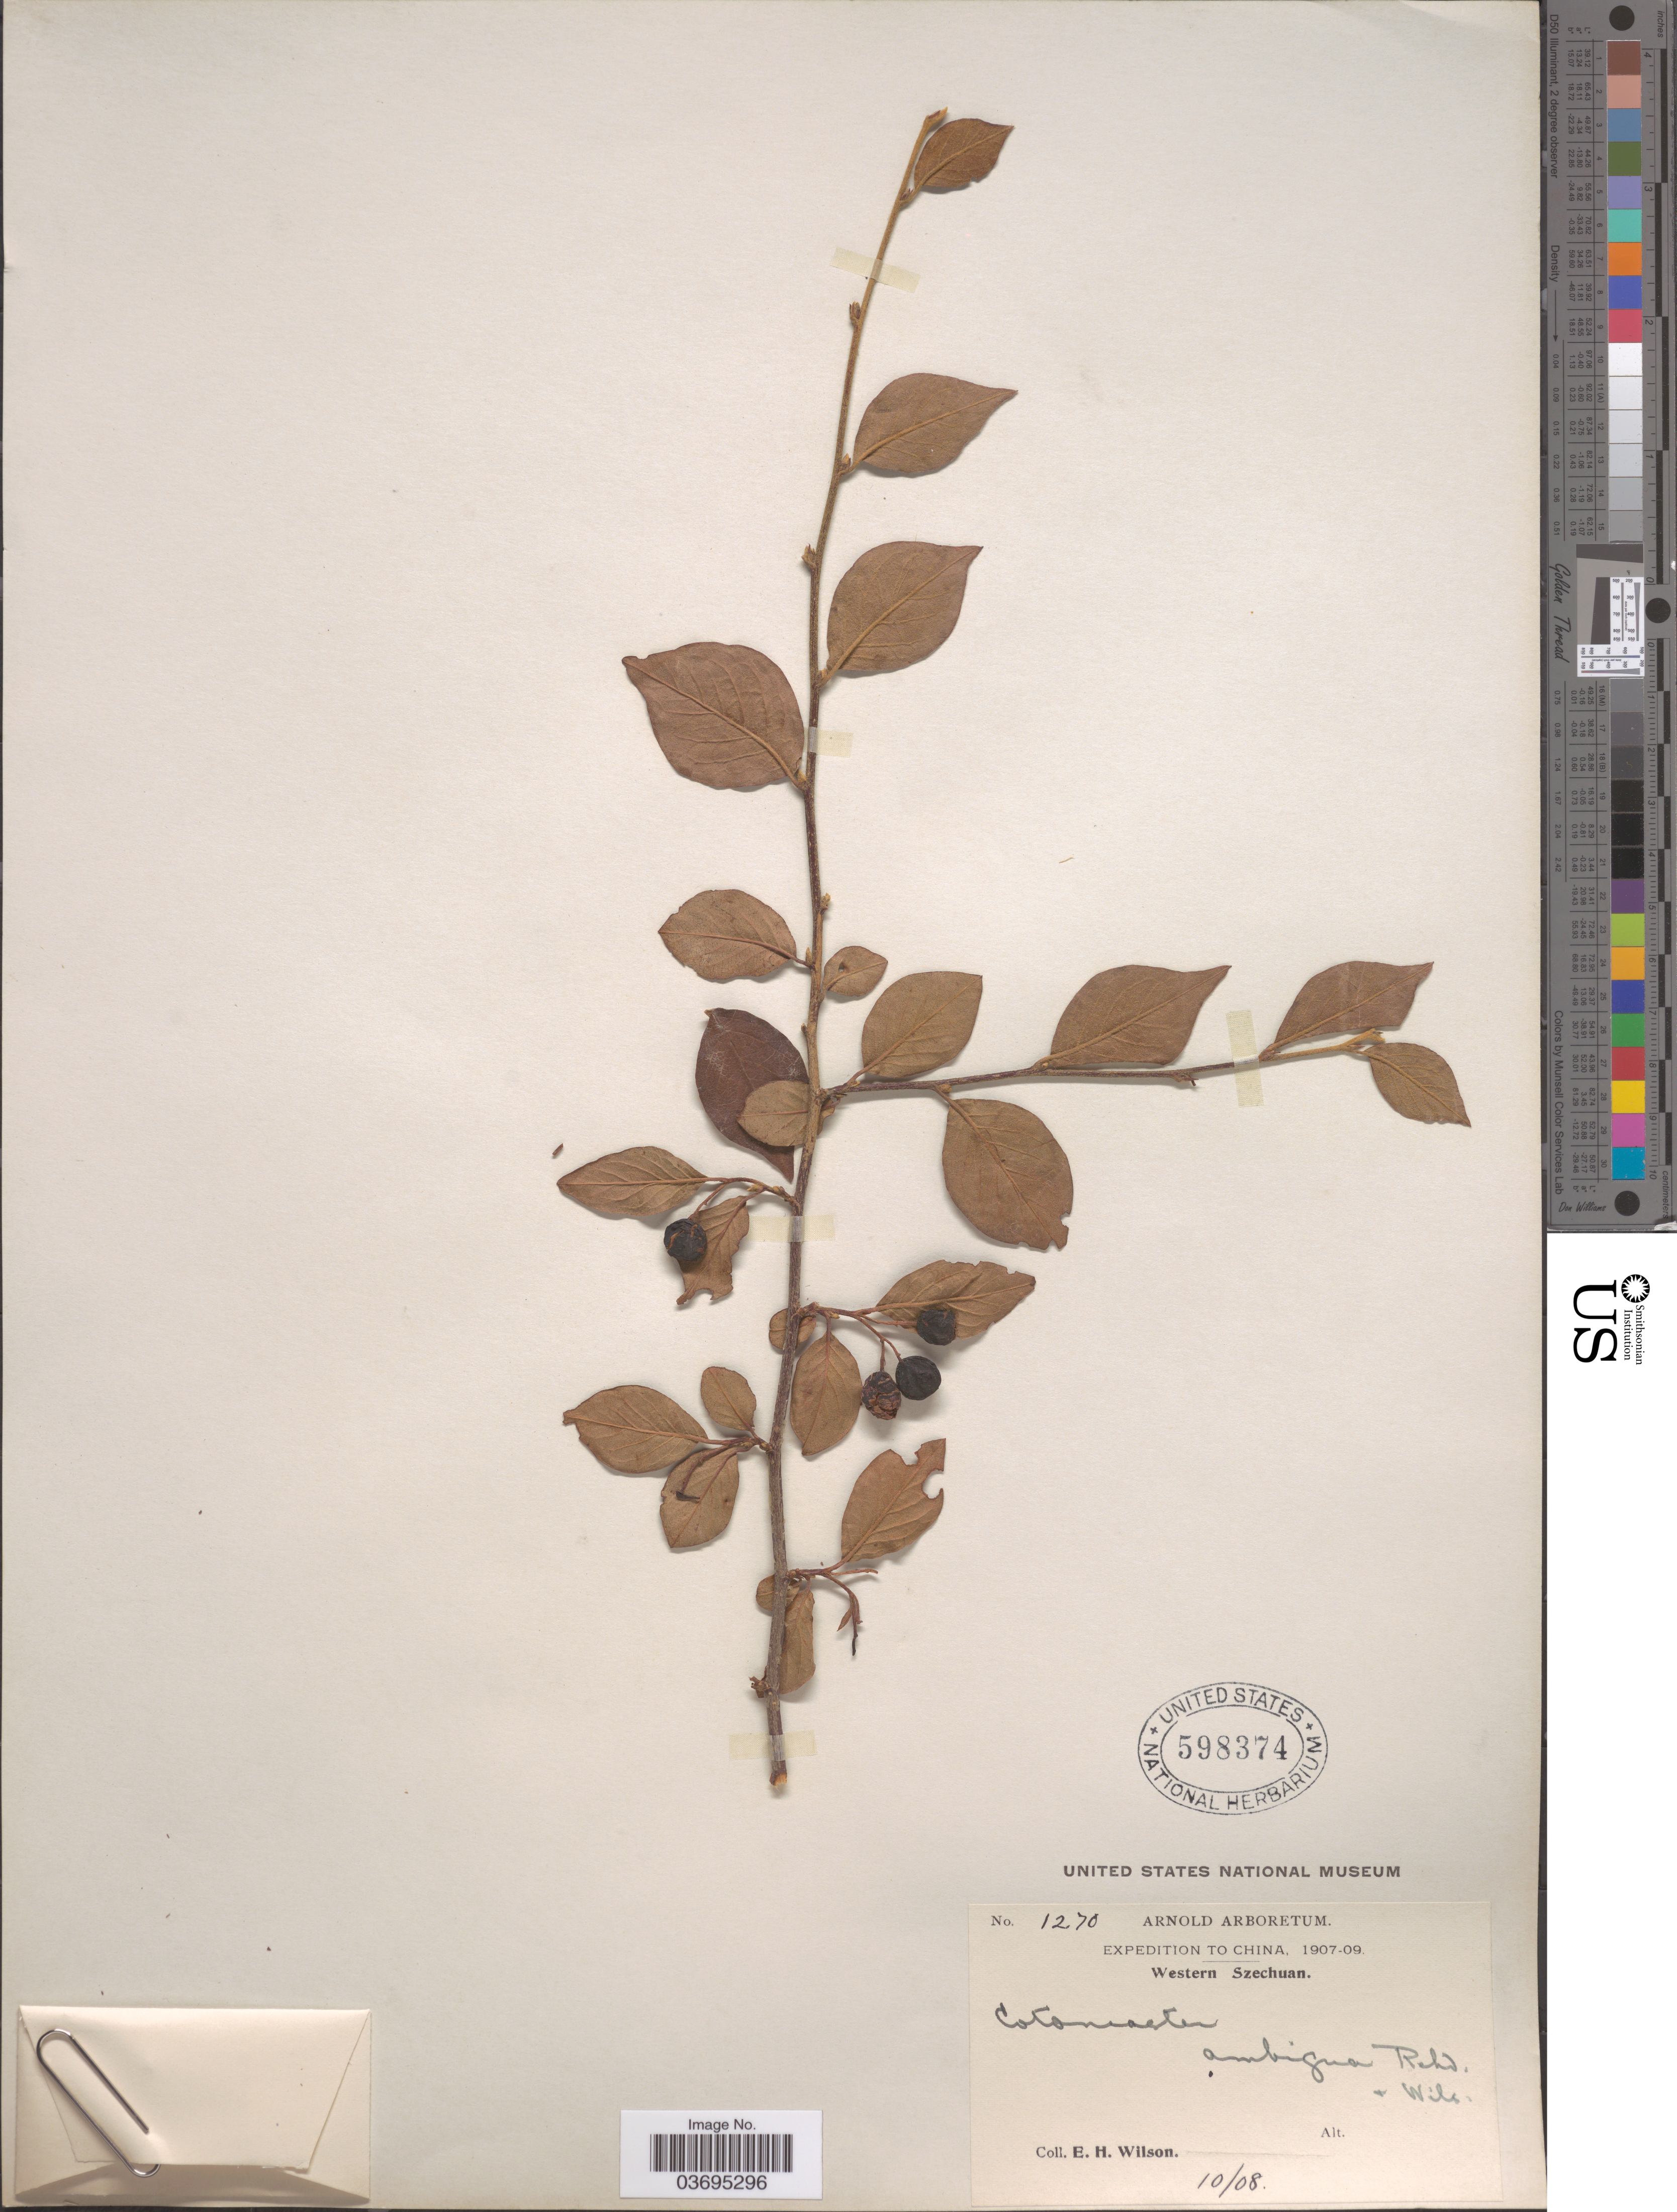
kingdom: Plantae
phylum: Tracheophyta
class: Magnoliopsida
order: Rosales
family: Rosaceae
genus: Cotoneaster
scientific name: Cotoneaster ambiguus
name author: Rehder & E.H. Wilson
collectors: E. Wilson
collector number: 1270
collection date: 1908-10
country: China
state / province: Sichuan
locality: Western Szechuan.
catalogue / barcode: US 598374